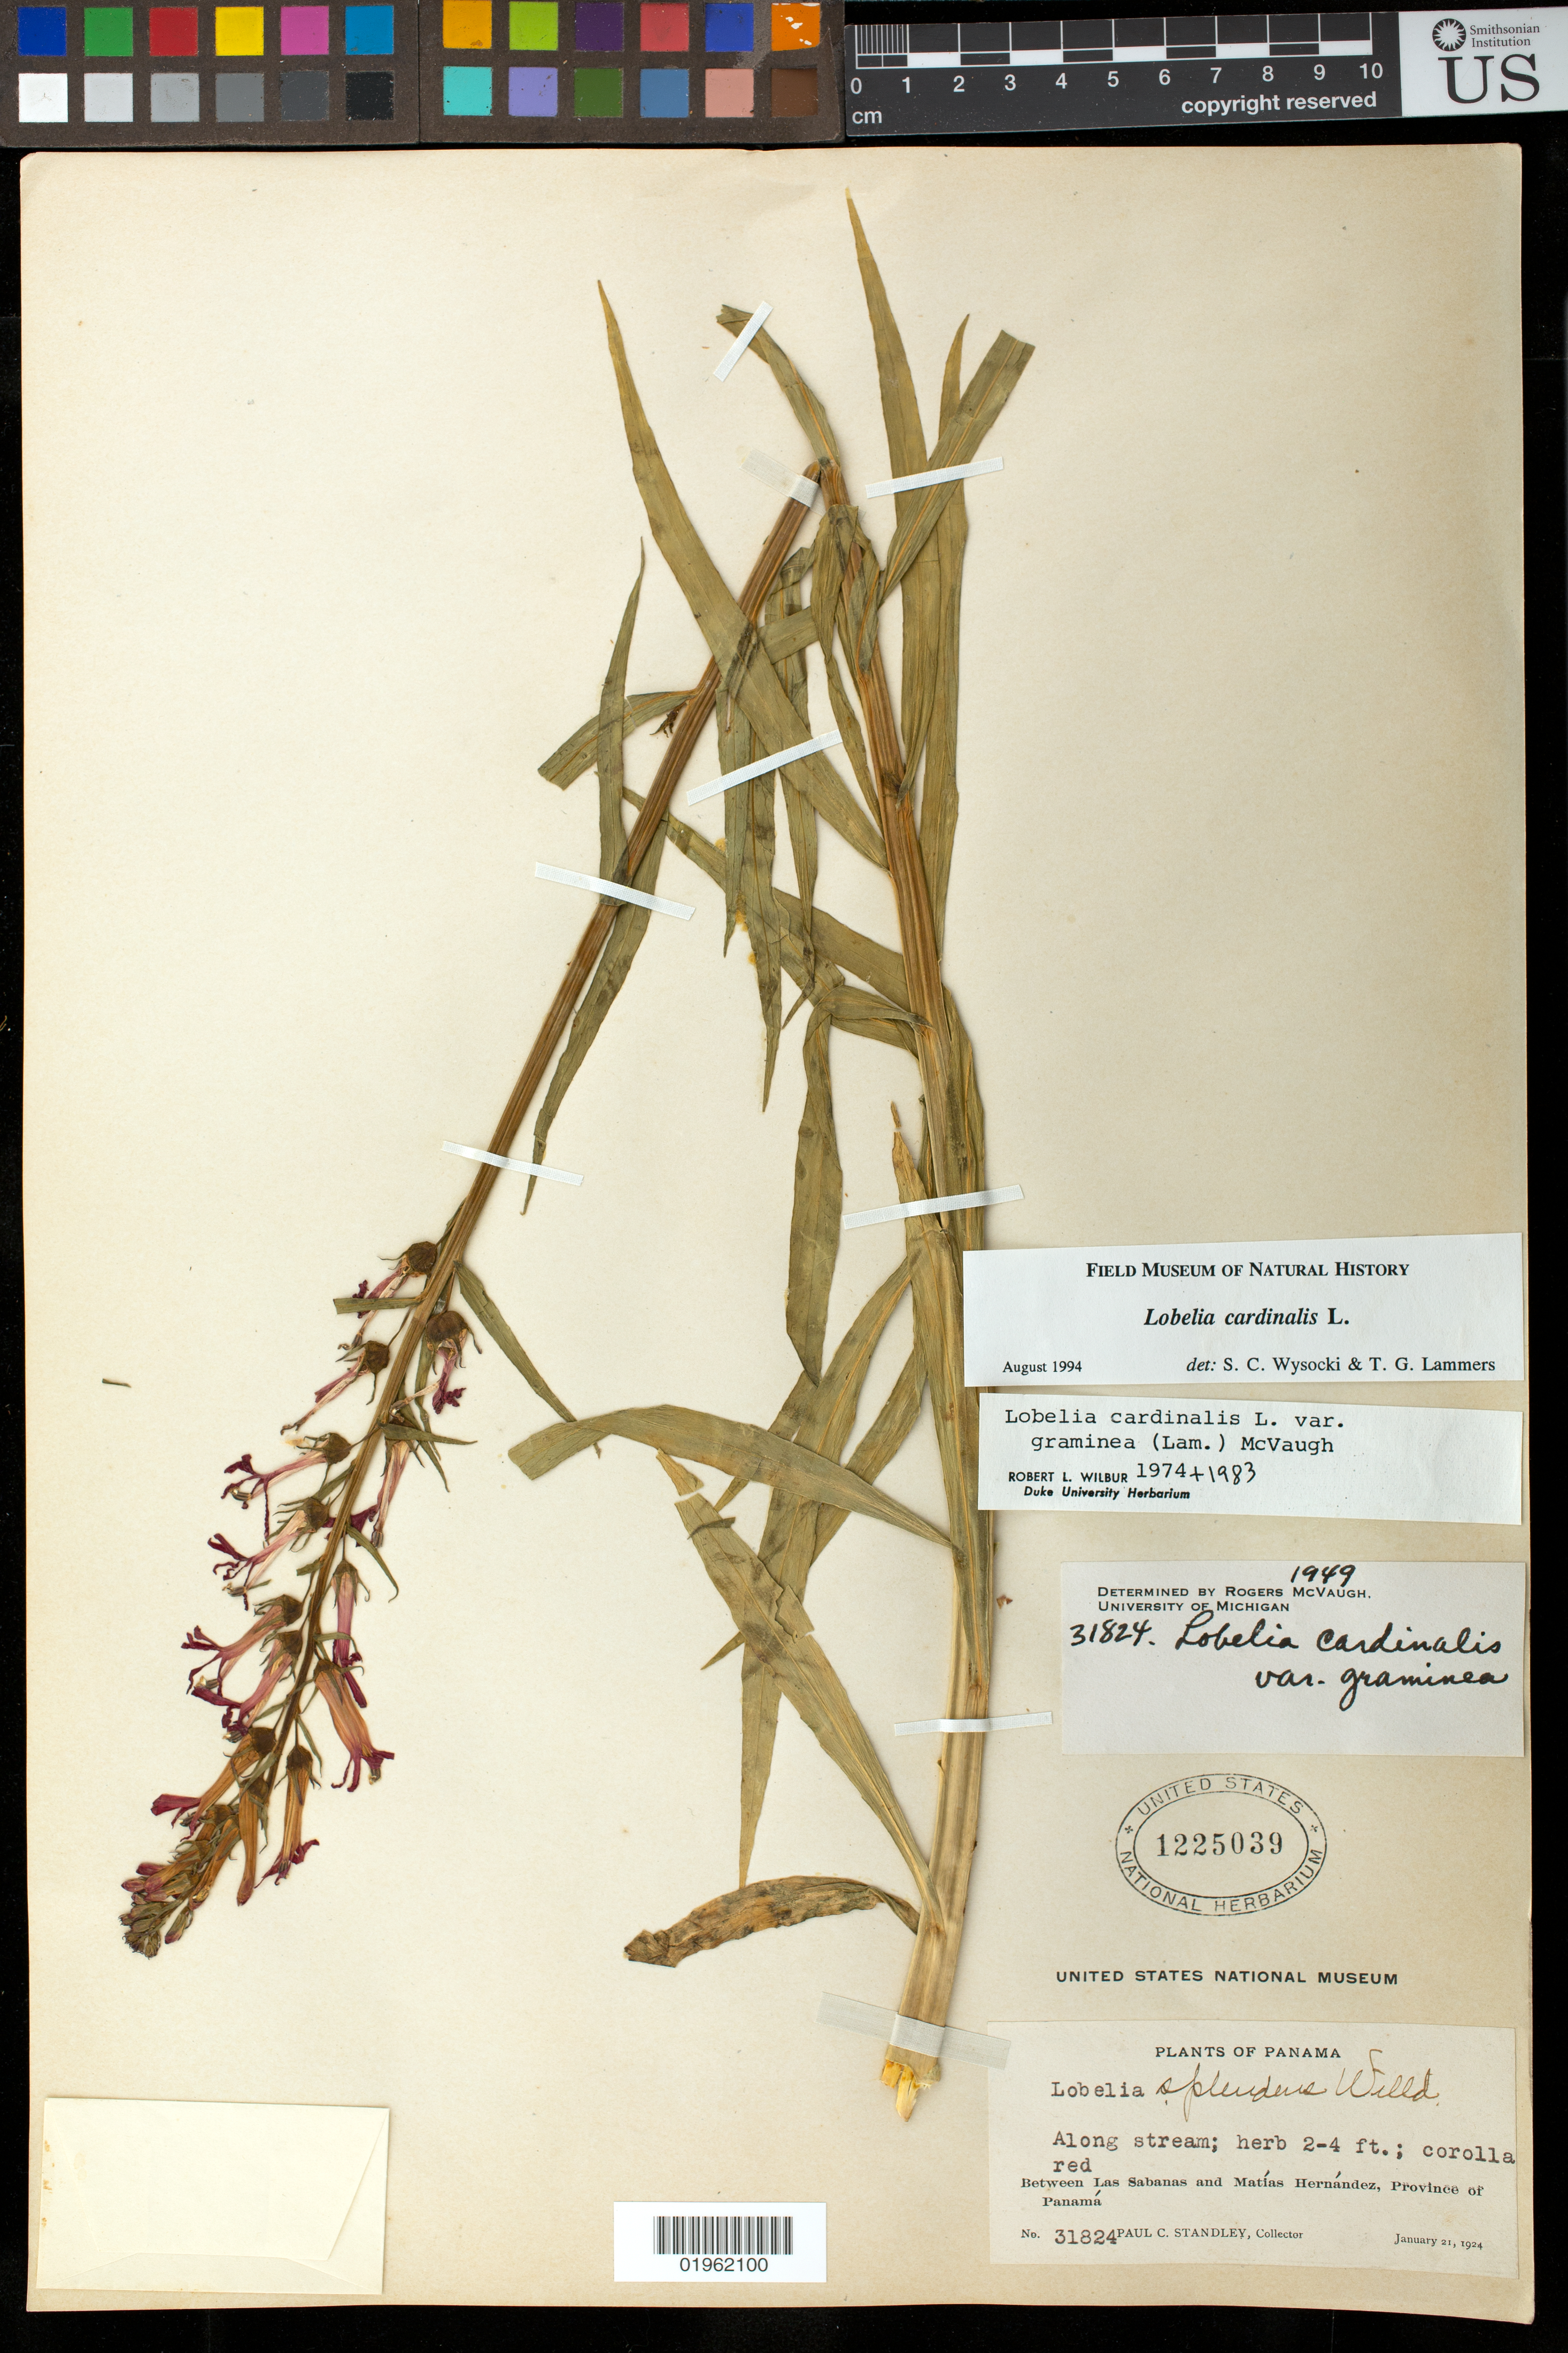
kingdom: Plantae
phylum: Tracheophyta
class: Magnoliopsida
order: Asterales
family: Campanulaceae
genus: Lobelia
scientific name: Lobelia cardinalis subsp. graminea var. (Lam.) McVaugh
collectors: P. C. Standley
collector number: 31824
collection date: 1924-01-21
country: Panama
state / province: Panamá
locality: Between Las Sabanas and Matias Hernandez.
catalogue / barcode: US 1225039